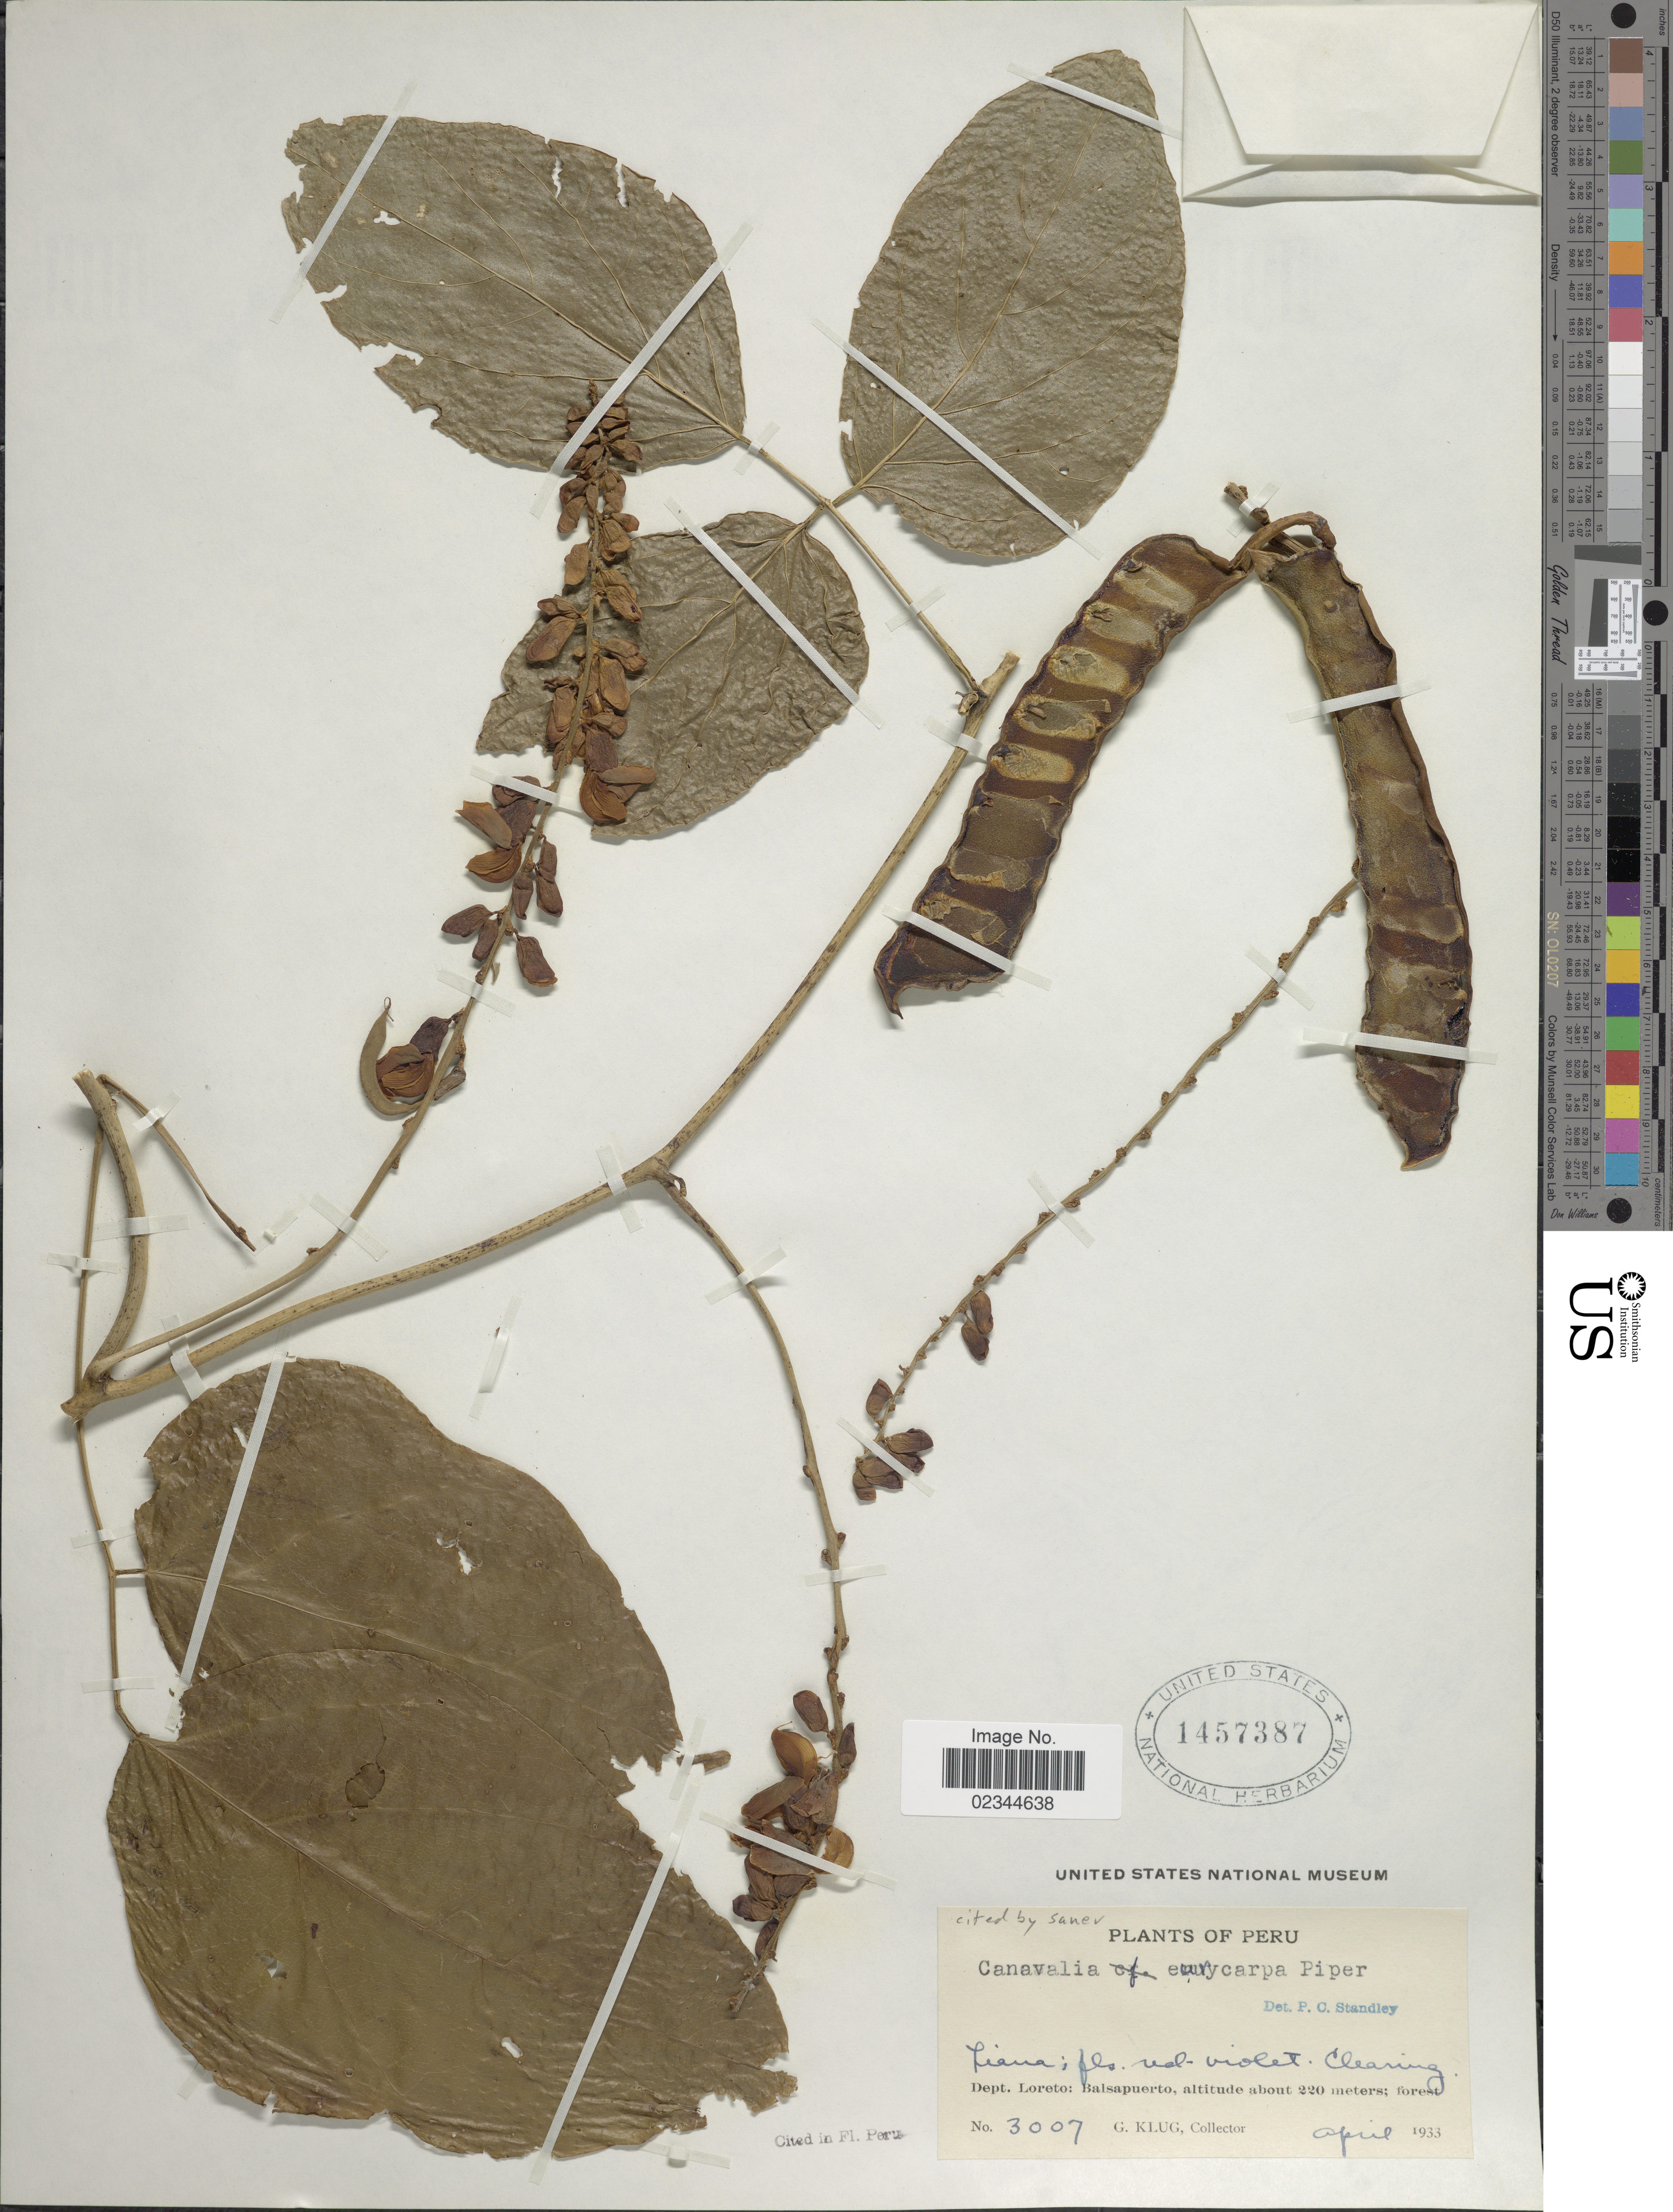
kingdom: Plantae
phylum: Tracheophyta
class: Magnoliopsida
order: Fabales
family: Fabaceae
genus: Canavalia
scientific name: Canavalia eurycarpa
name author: Piper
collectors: G. Klug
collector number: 3007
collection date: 1933-04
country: Peru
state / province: Loreto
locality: Balsapuerto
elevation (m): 220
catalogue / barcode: US 1457387